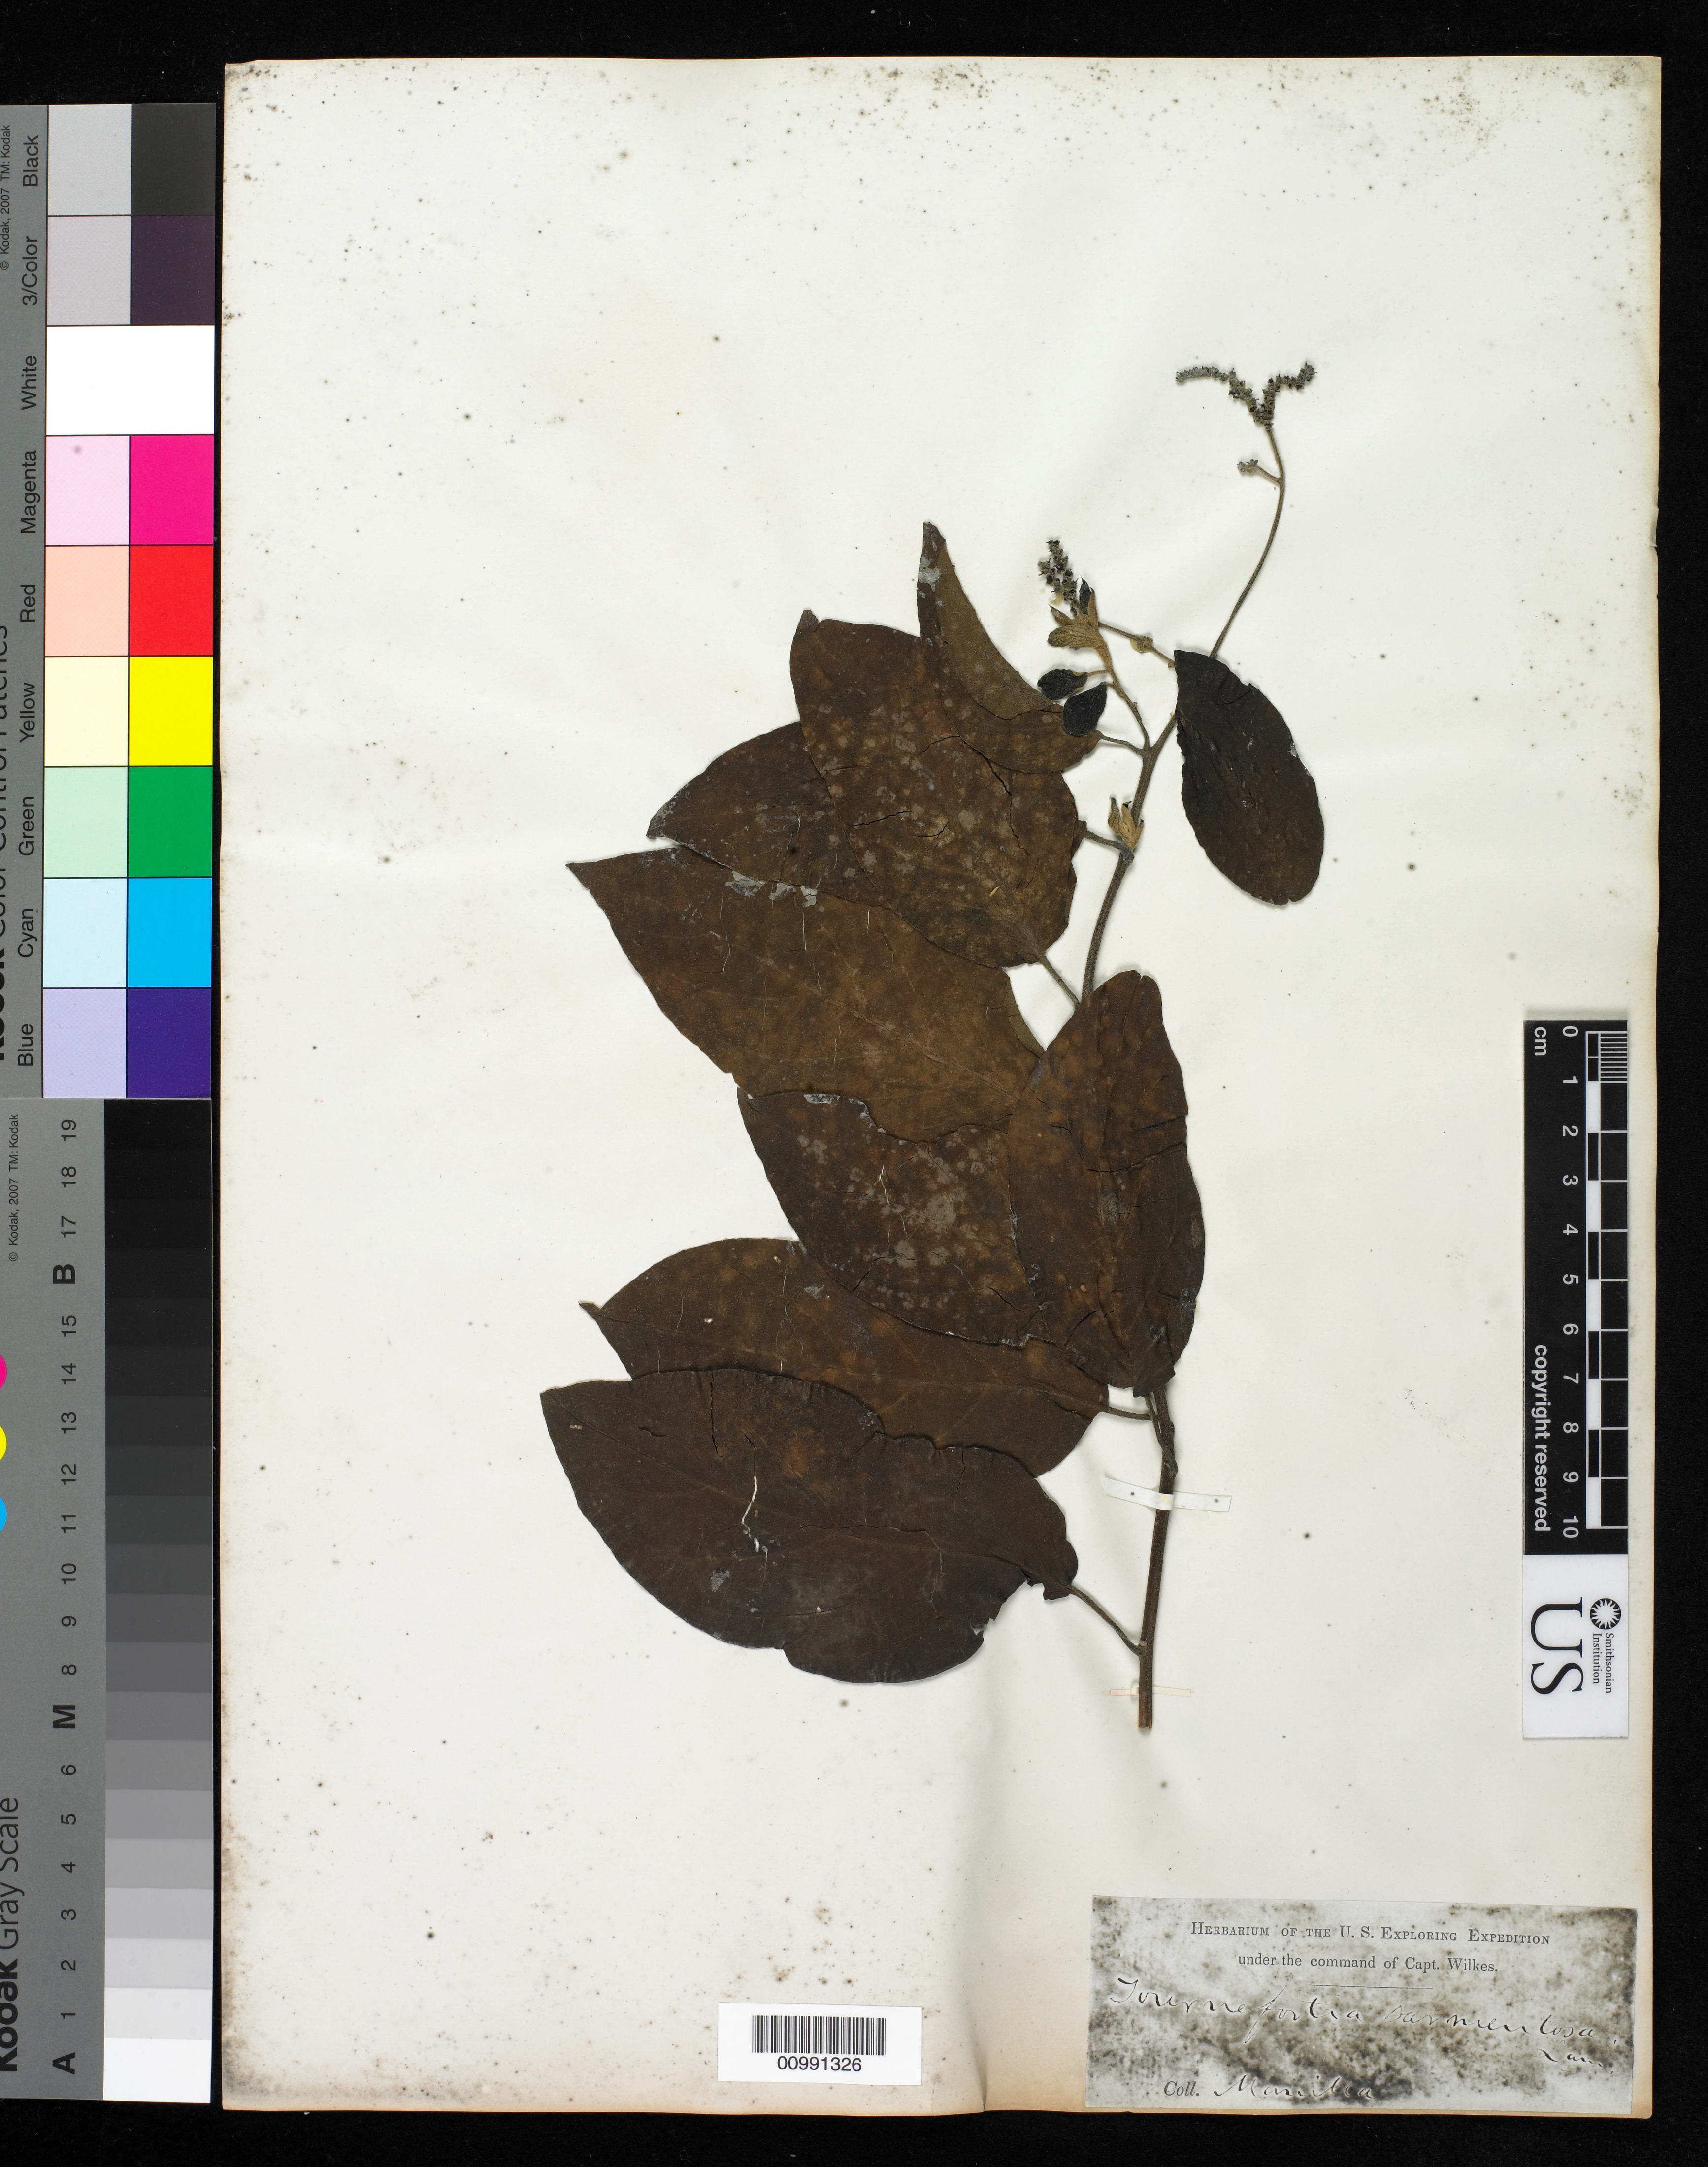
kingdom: Plantae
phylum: Tracheophyta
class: Magnoliopsida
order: Boraginales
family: Heliotropiaceae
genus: Tournefortia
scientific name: Tournefortia sarmentosa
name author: Lam.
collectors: Wilkes Explor. Exped.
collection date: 1838/1842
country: Philippines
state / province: National Capital Region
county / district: Manila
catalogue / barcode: US 98610